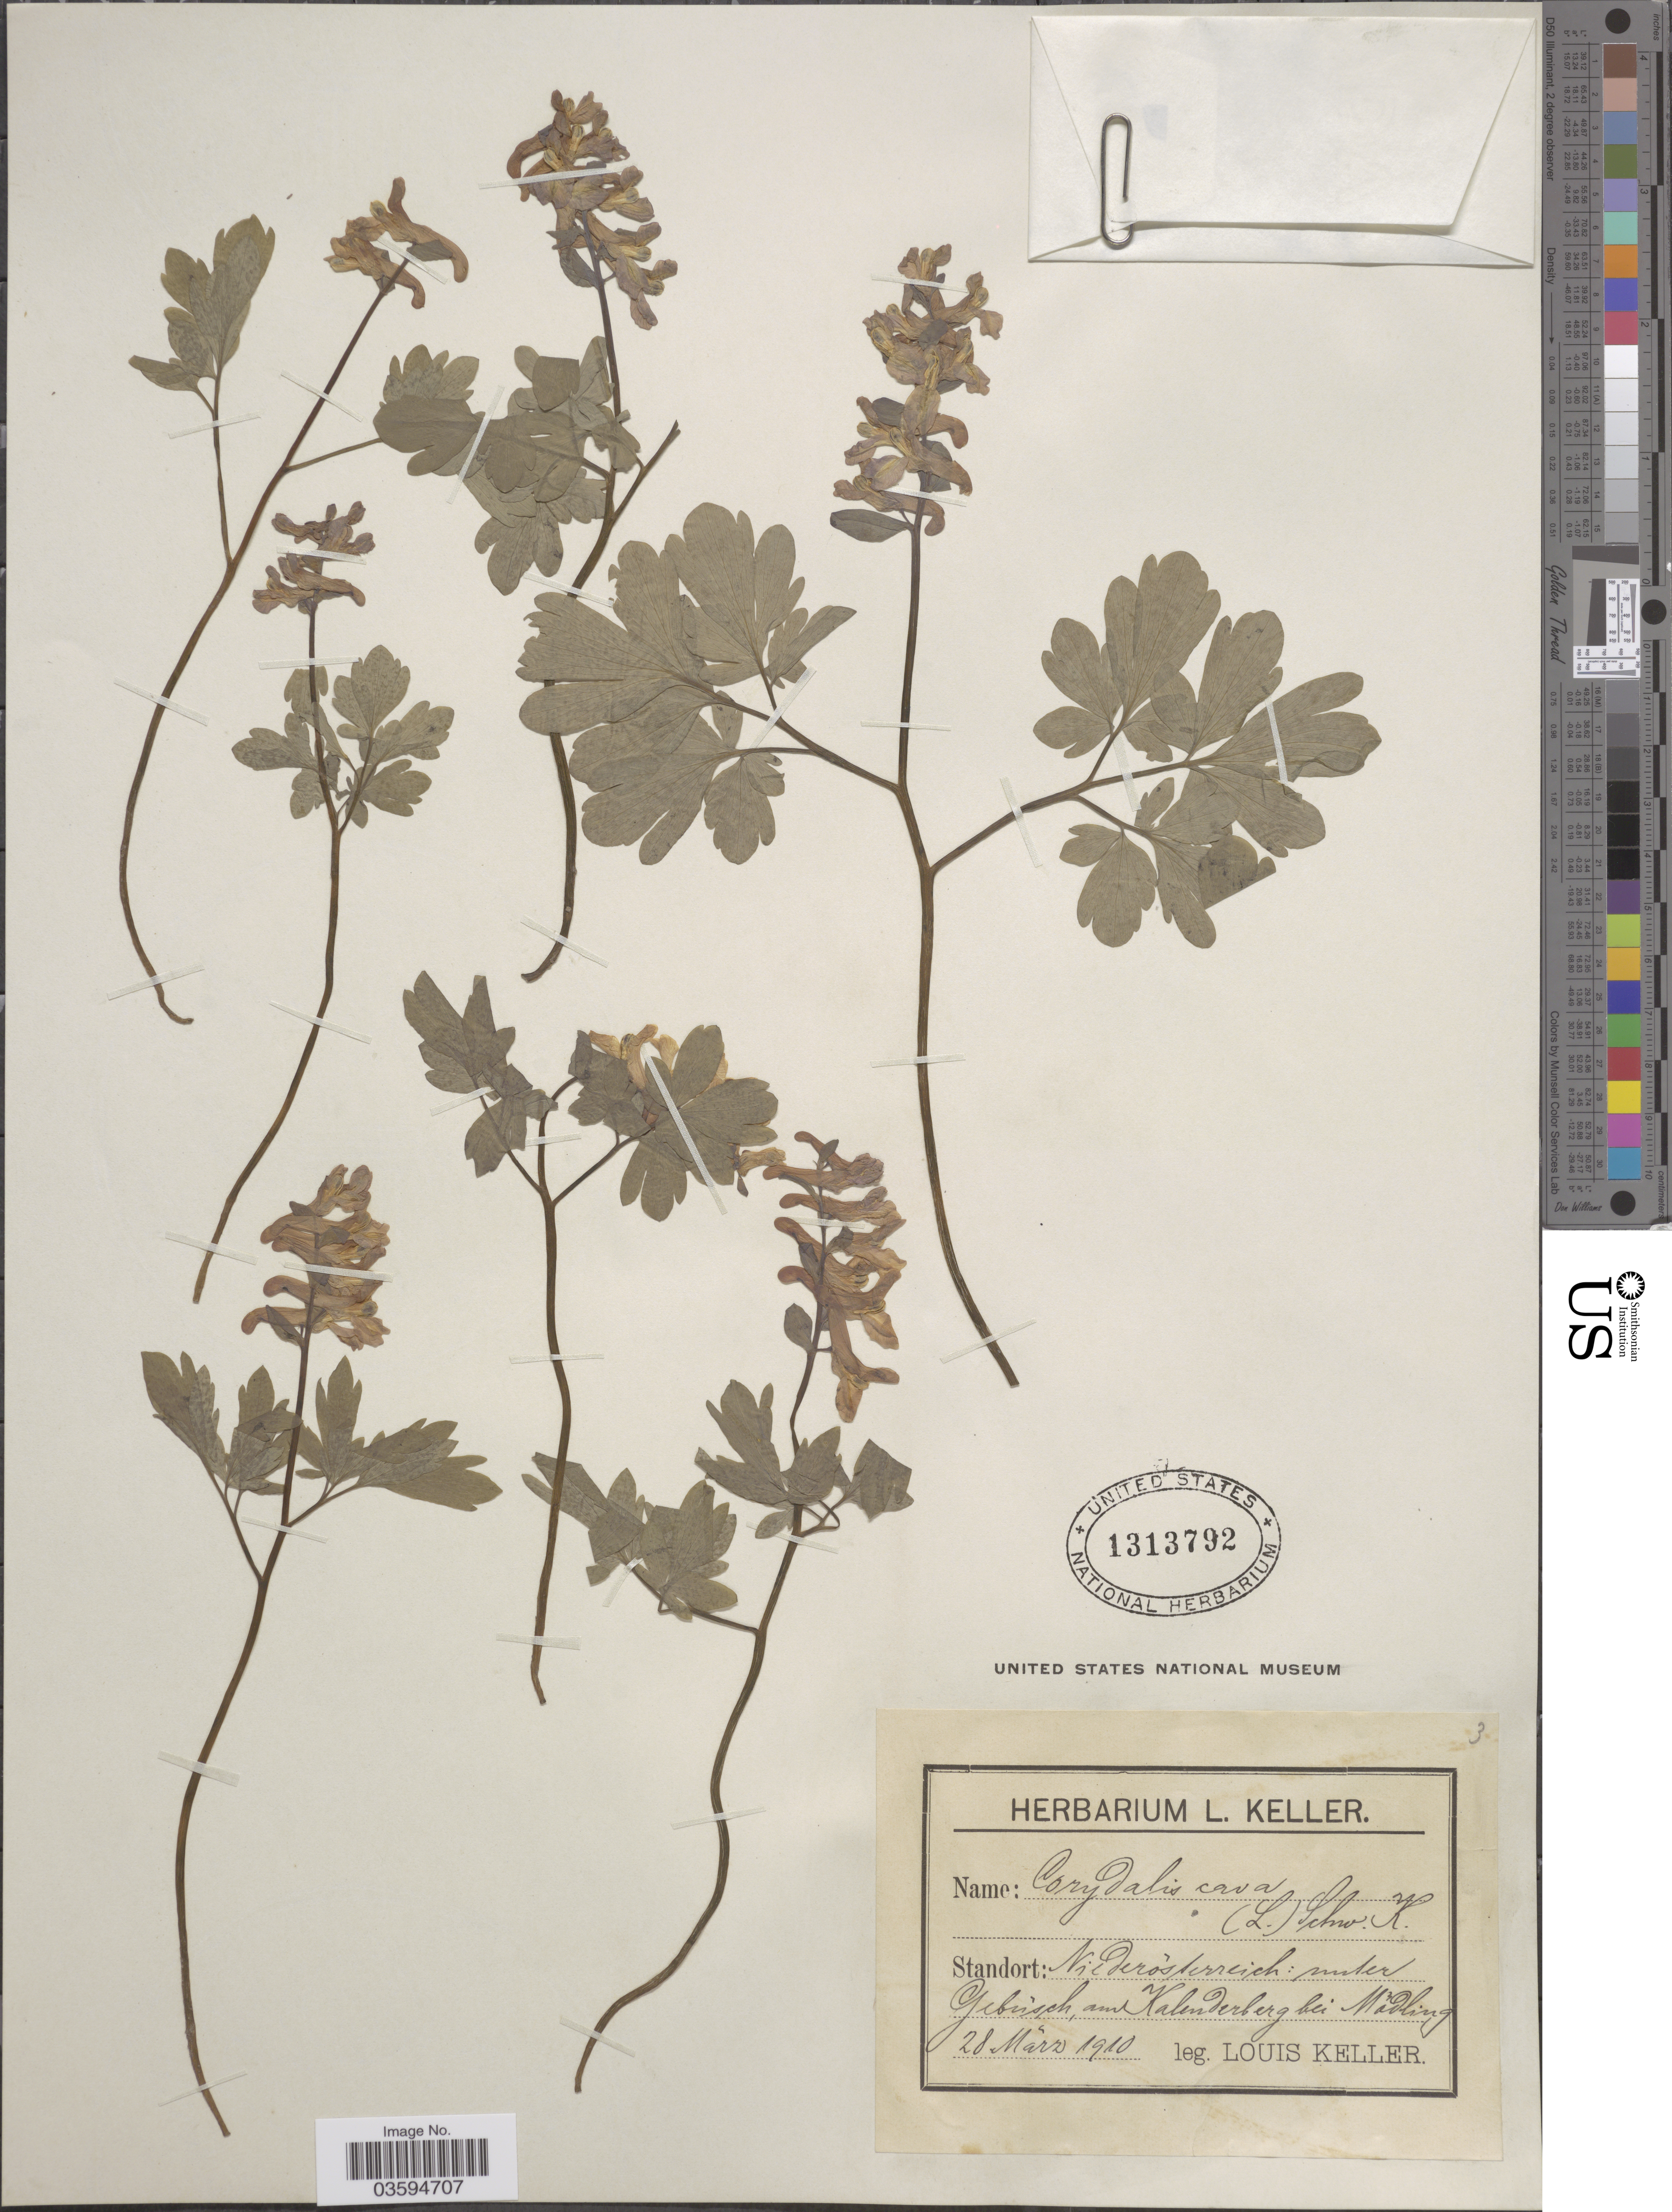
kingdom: Plantae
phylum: Tracheophyta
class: Magnoliopsida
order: Ranunculales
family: Papaveraceae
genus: Corydalis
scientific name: Corydalis cava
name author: Schweigger & Körte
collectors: L. Keller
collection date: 1910-03-28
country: Austria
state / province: Niederosterreich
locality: Inter Gebusch, am Kalenderbeg bei Modling.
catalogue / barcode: US 1313792